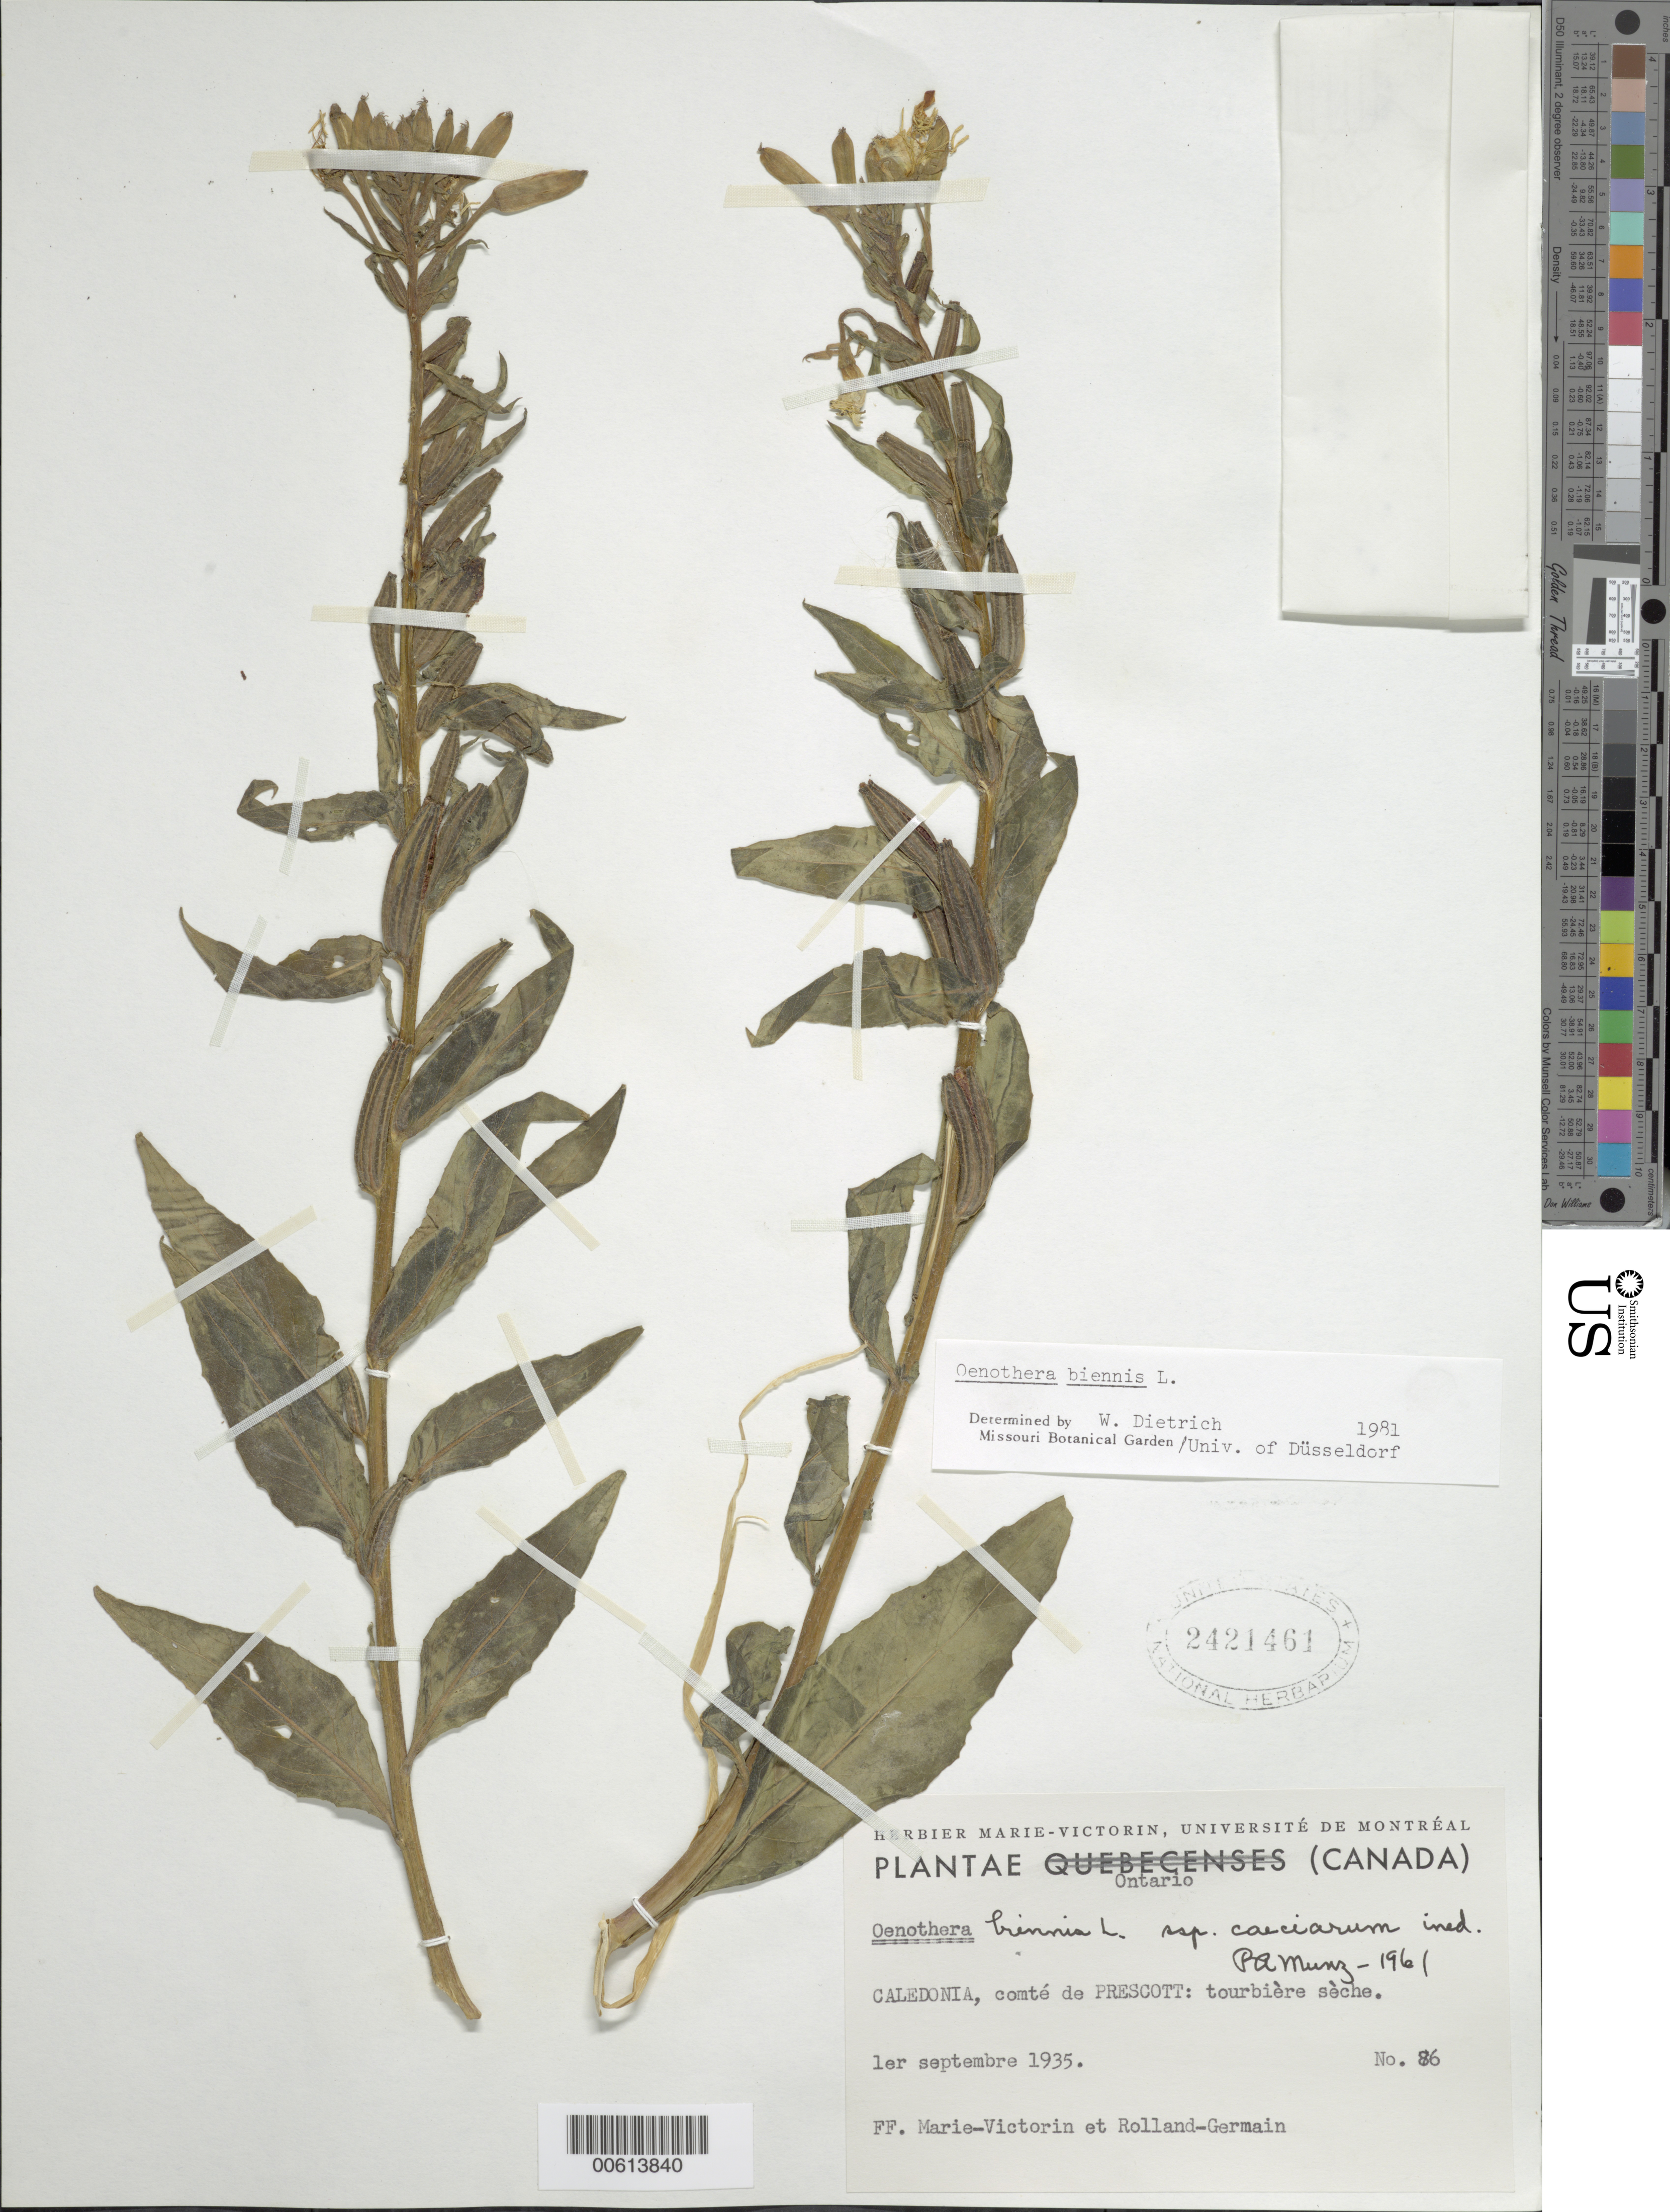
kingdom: Plantae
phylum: Tracheophyta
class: Magnoliopsida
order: Myrtales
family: Onagraceae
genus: Oenothera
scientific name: Oenothera biennis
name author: L.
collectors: Fr. Marie-Victorin & Rolland-Germain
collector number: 86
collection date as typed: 01 Sep 1935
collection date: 1935-09-01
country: Canada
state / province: Ontario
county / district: Prescott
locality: Caledonia, comte de Prescott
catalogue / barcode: US 2421461